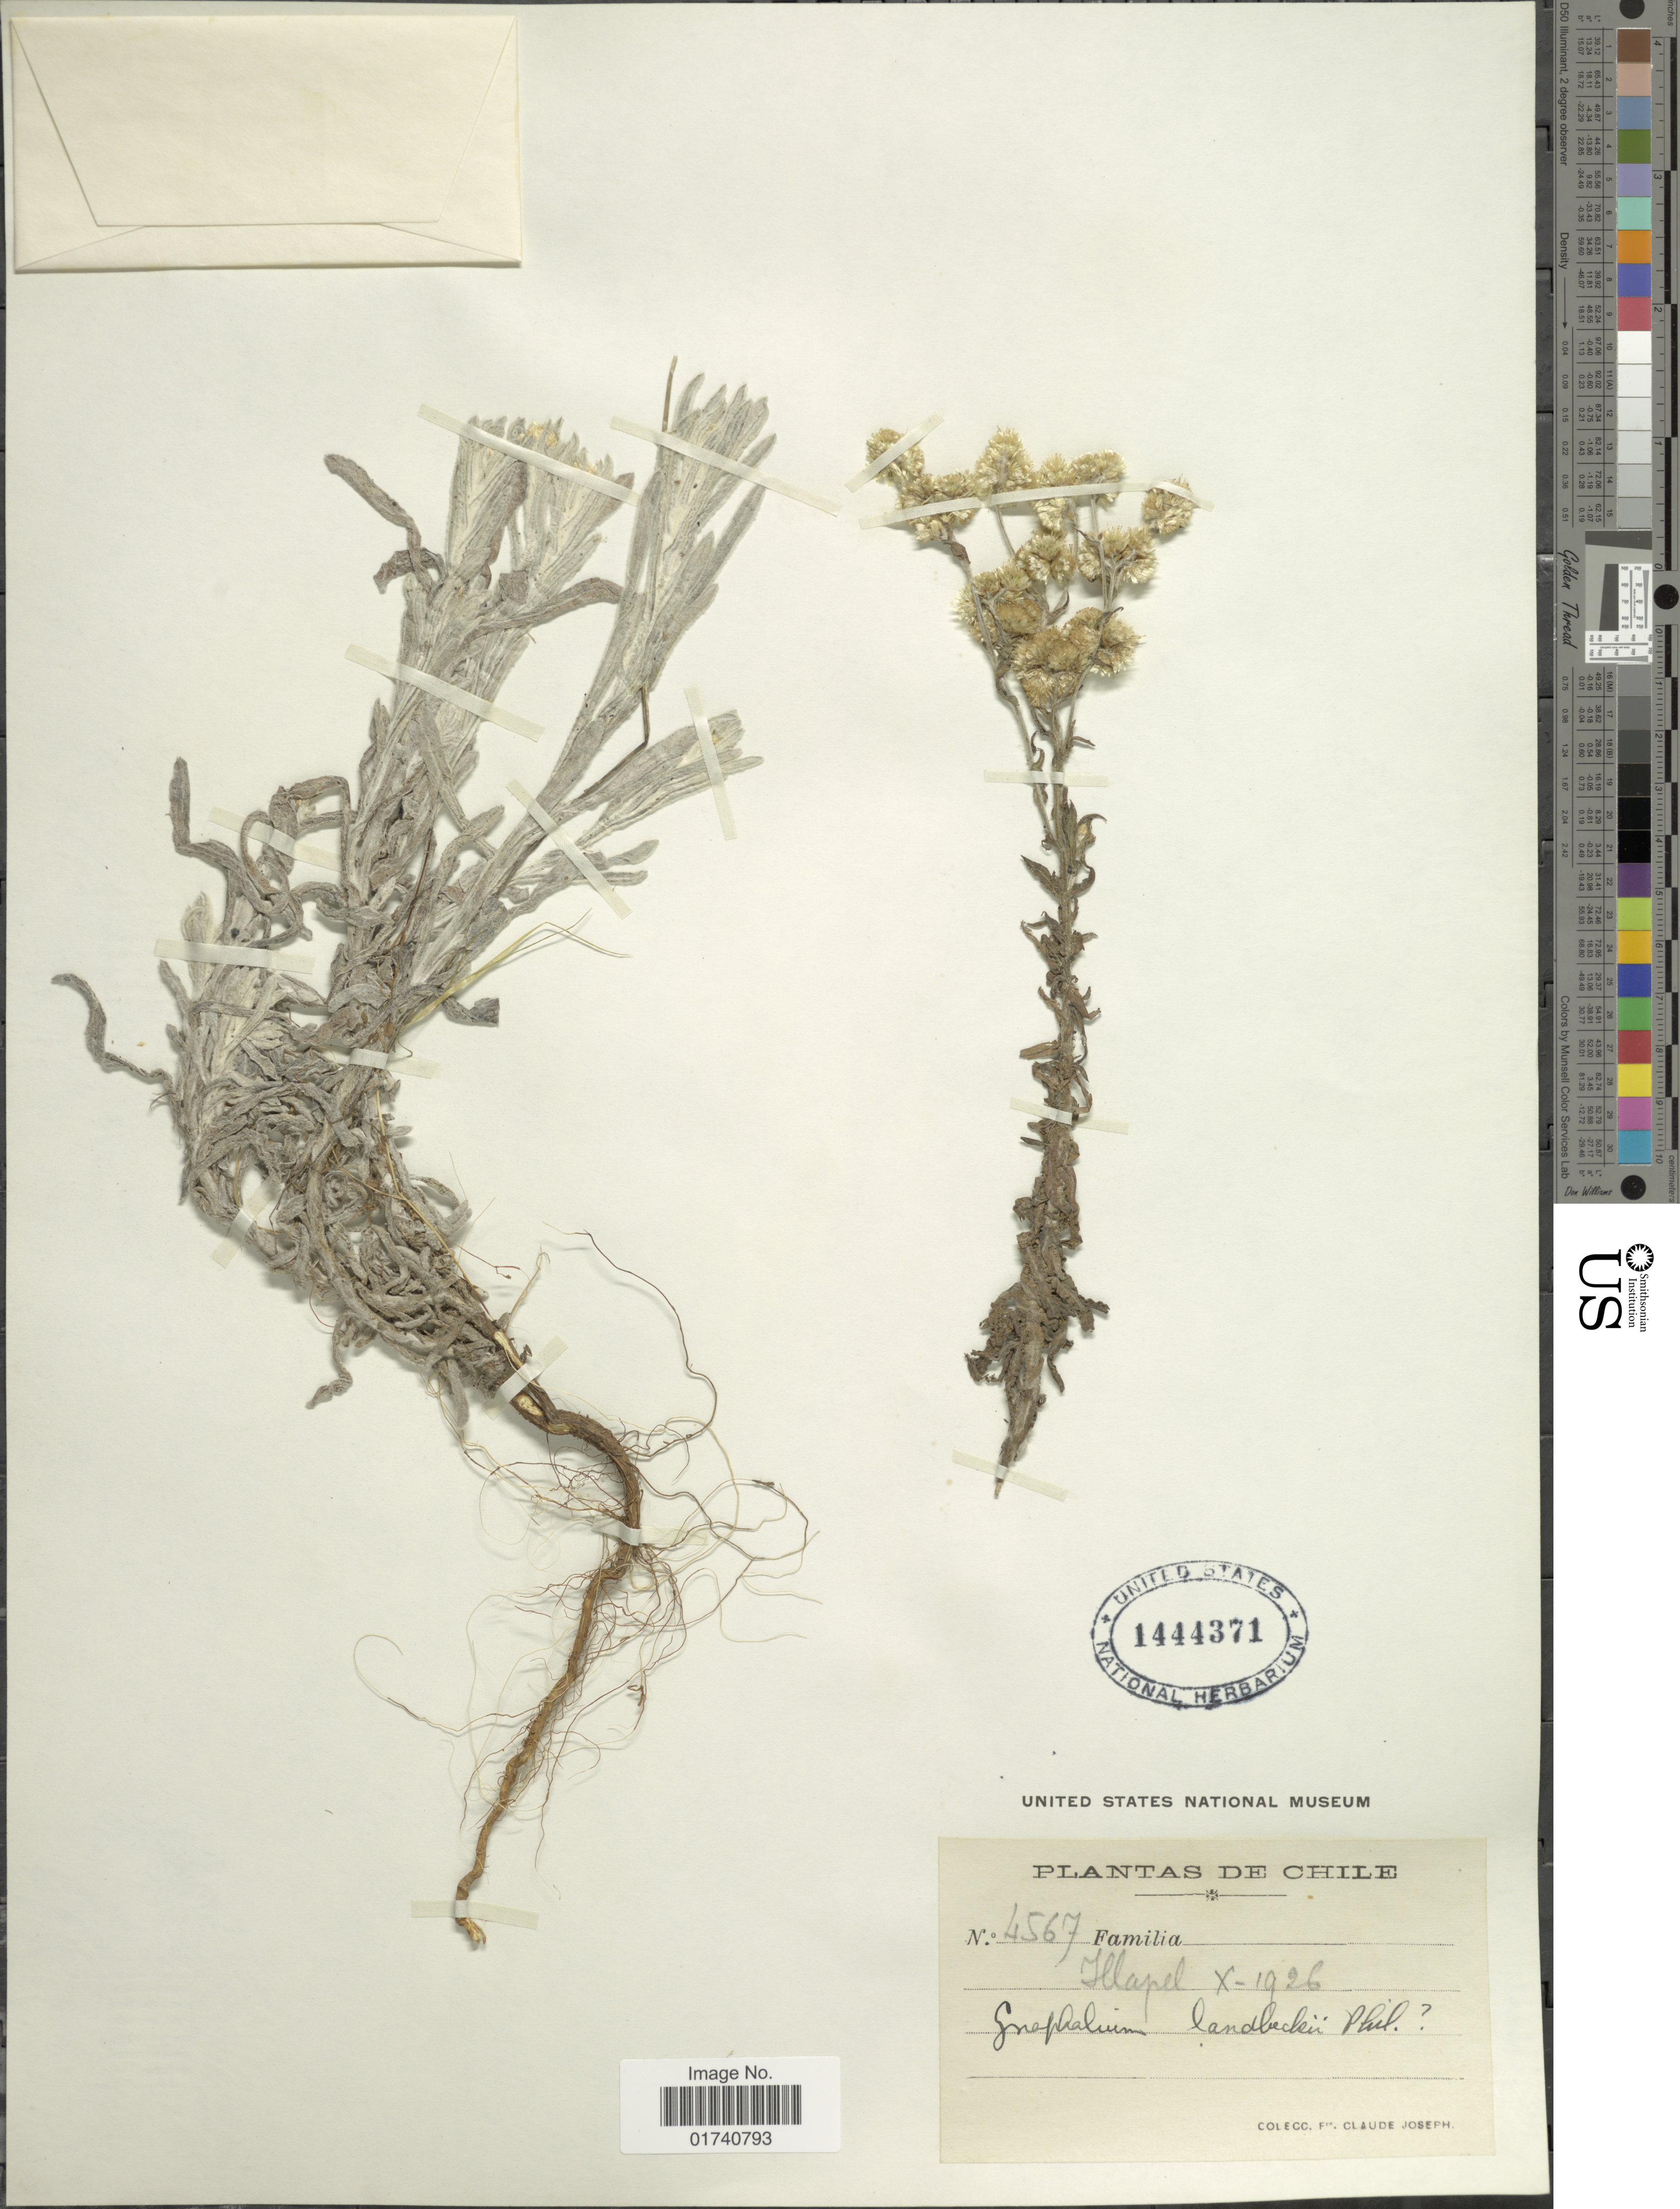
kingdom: Plantae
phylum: Tracheophyta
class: Magnoliopsida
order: Asterales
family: Asteraceae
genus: Pseudognaphalium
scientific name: Pseudognaphalium landbeckii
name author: (Phil.) Anderb.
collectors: Bro. Claude-Joseph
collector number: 4567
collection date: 1926-10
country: Chile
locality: Illapel.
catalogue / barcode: US 1444371